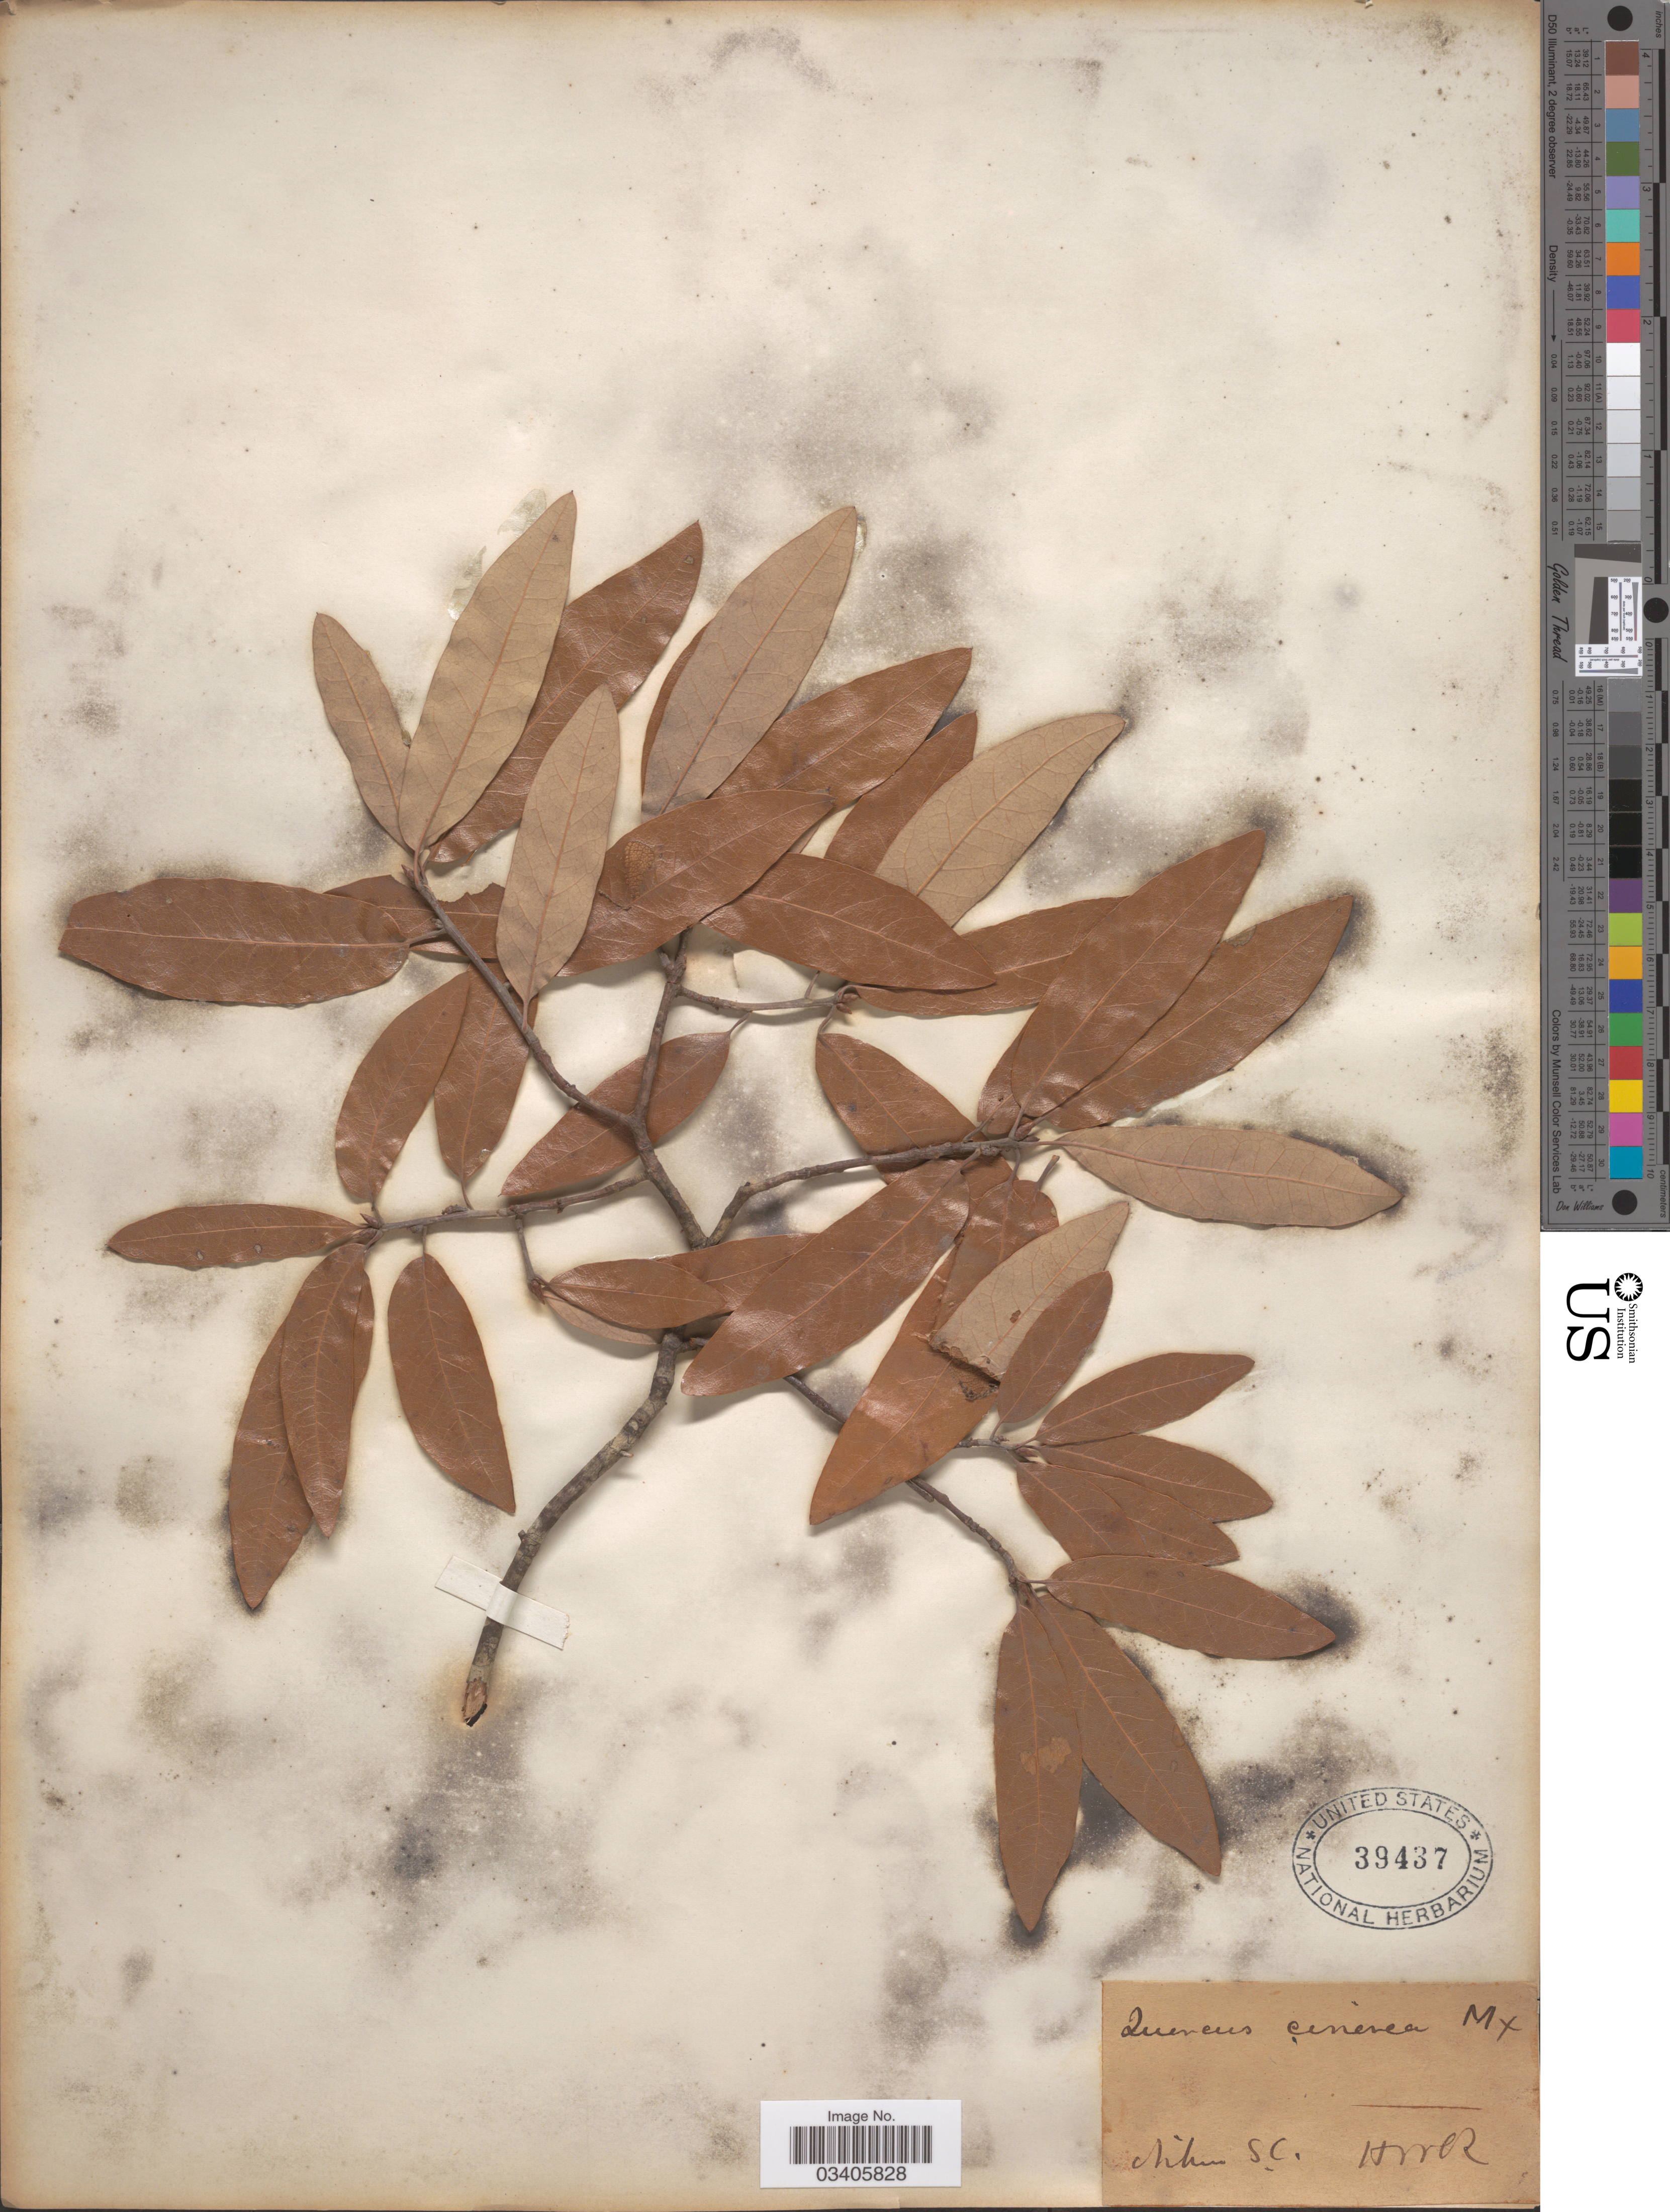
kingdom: Plantae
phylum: Tracheophyta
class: Magnoliopsida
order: Fagales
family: Fagaceae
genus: Quercus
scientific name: Quercus incana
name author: W. Bartram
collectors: H. W. R.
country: United States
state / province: South Carolina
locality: Aiken.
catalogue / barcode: US 39437